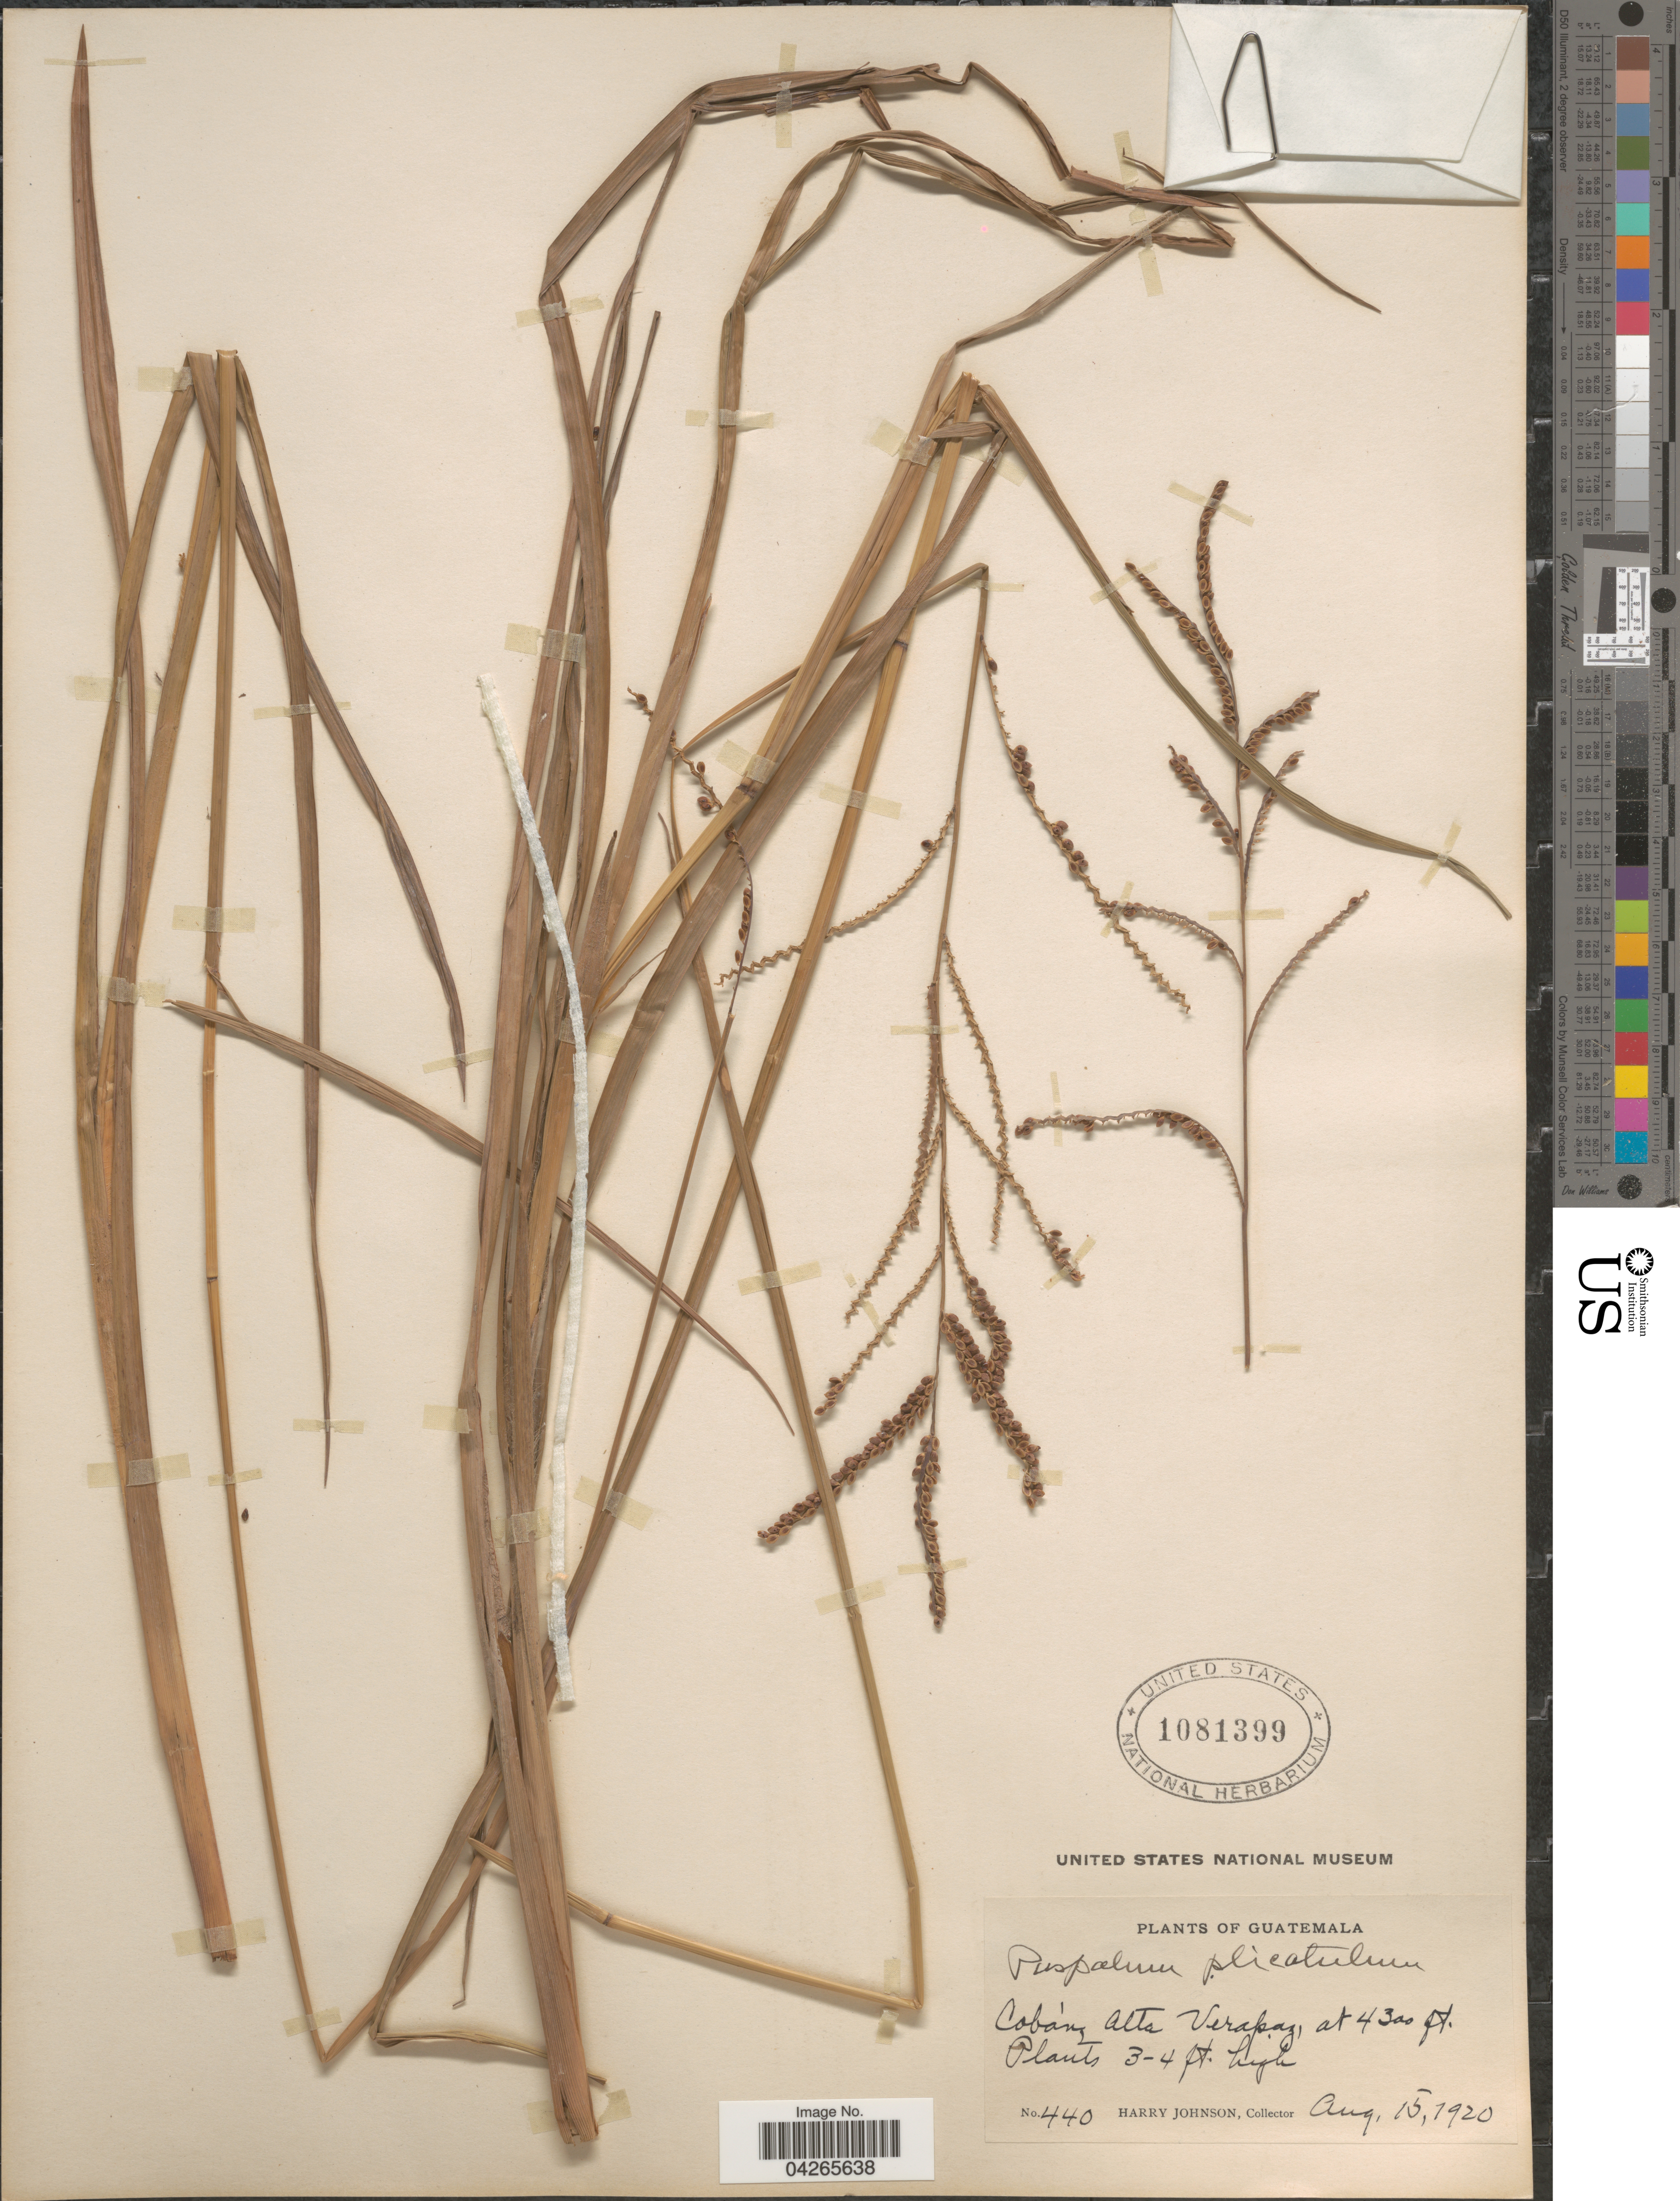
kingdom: Plantae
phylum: Tracheophyta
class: Liliopsida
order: Poales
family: Poaceae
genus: Paspalum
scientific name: Paspalum plicatulum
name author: Michx.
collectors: H. Johnson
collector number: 440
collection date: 1920-08-15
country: Guatemala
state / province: Alta Verapaz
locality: Cobàn.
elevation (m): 1311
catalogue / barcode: US 1081399